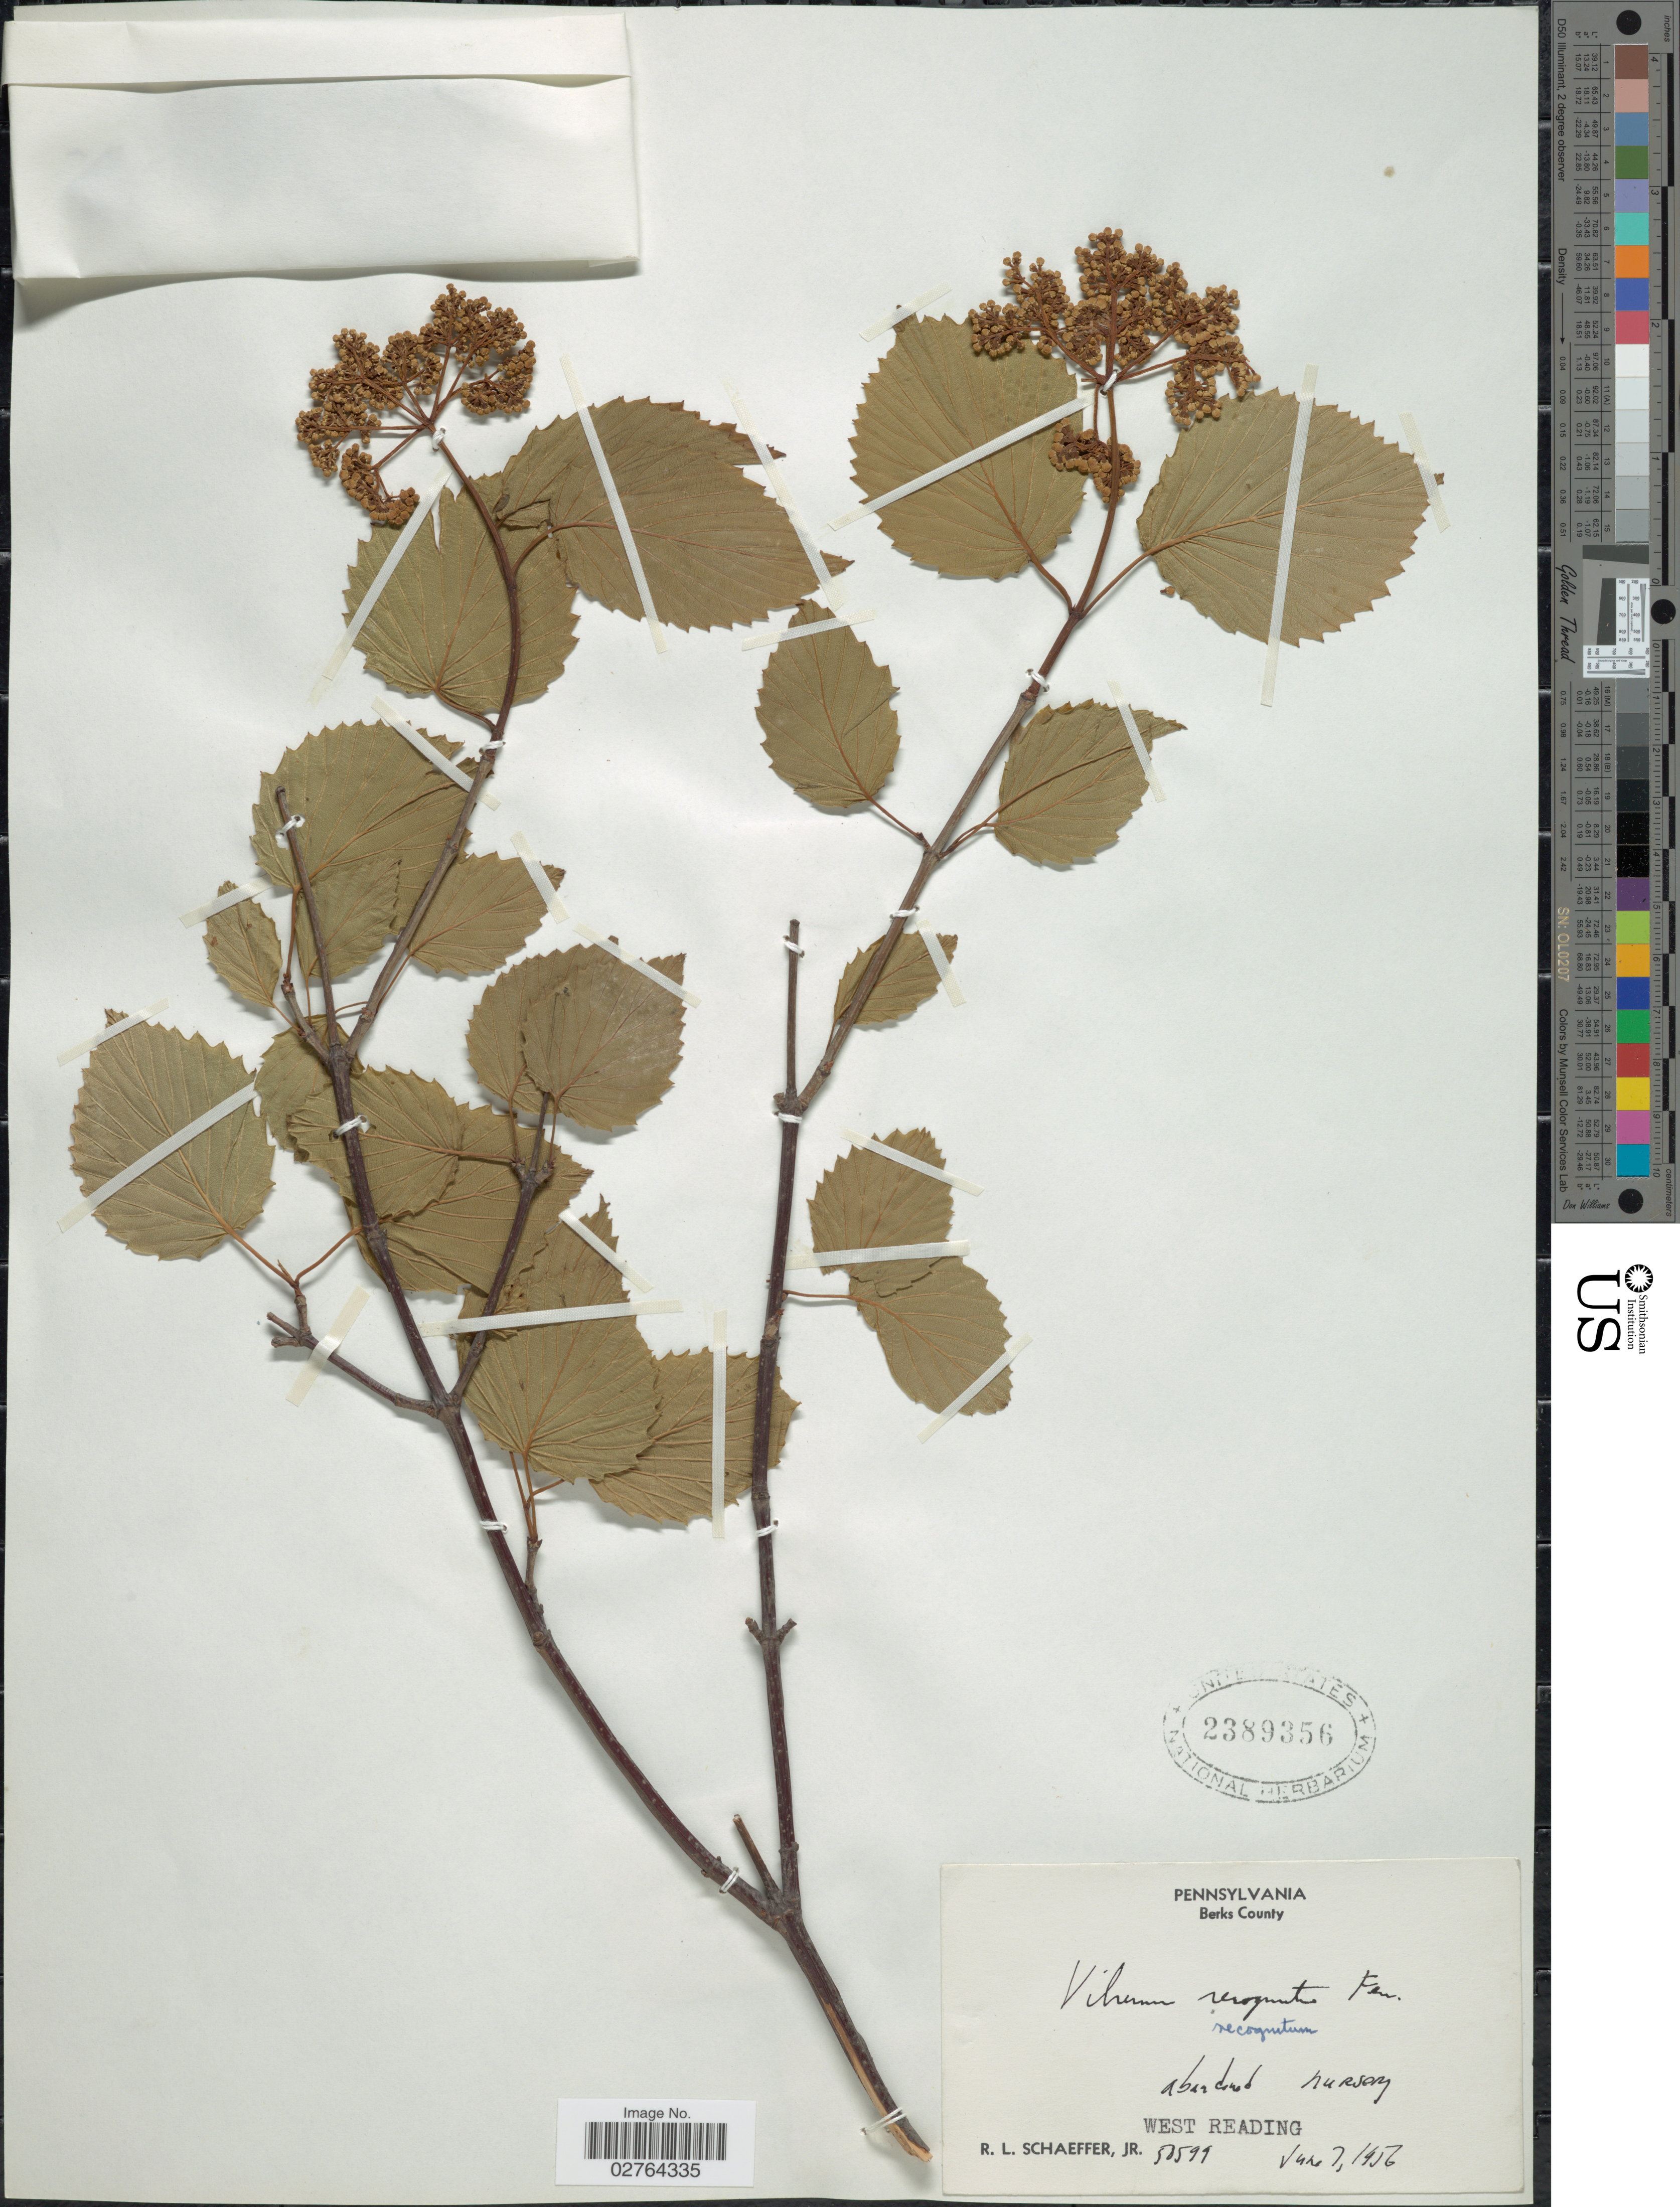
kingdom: Plantae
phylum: Tracheophyta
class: Magnoliopsida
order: Dipsacales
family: Viburnaceae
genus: Viburnum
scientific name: Viburnum recognitum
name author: Fernald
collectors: R. L. Schaeffer Jr.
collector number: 50599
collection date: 1956-06-07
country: United States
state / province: Pennsylvania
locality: Berks County. West Reading.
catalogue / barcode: US 2389356